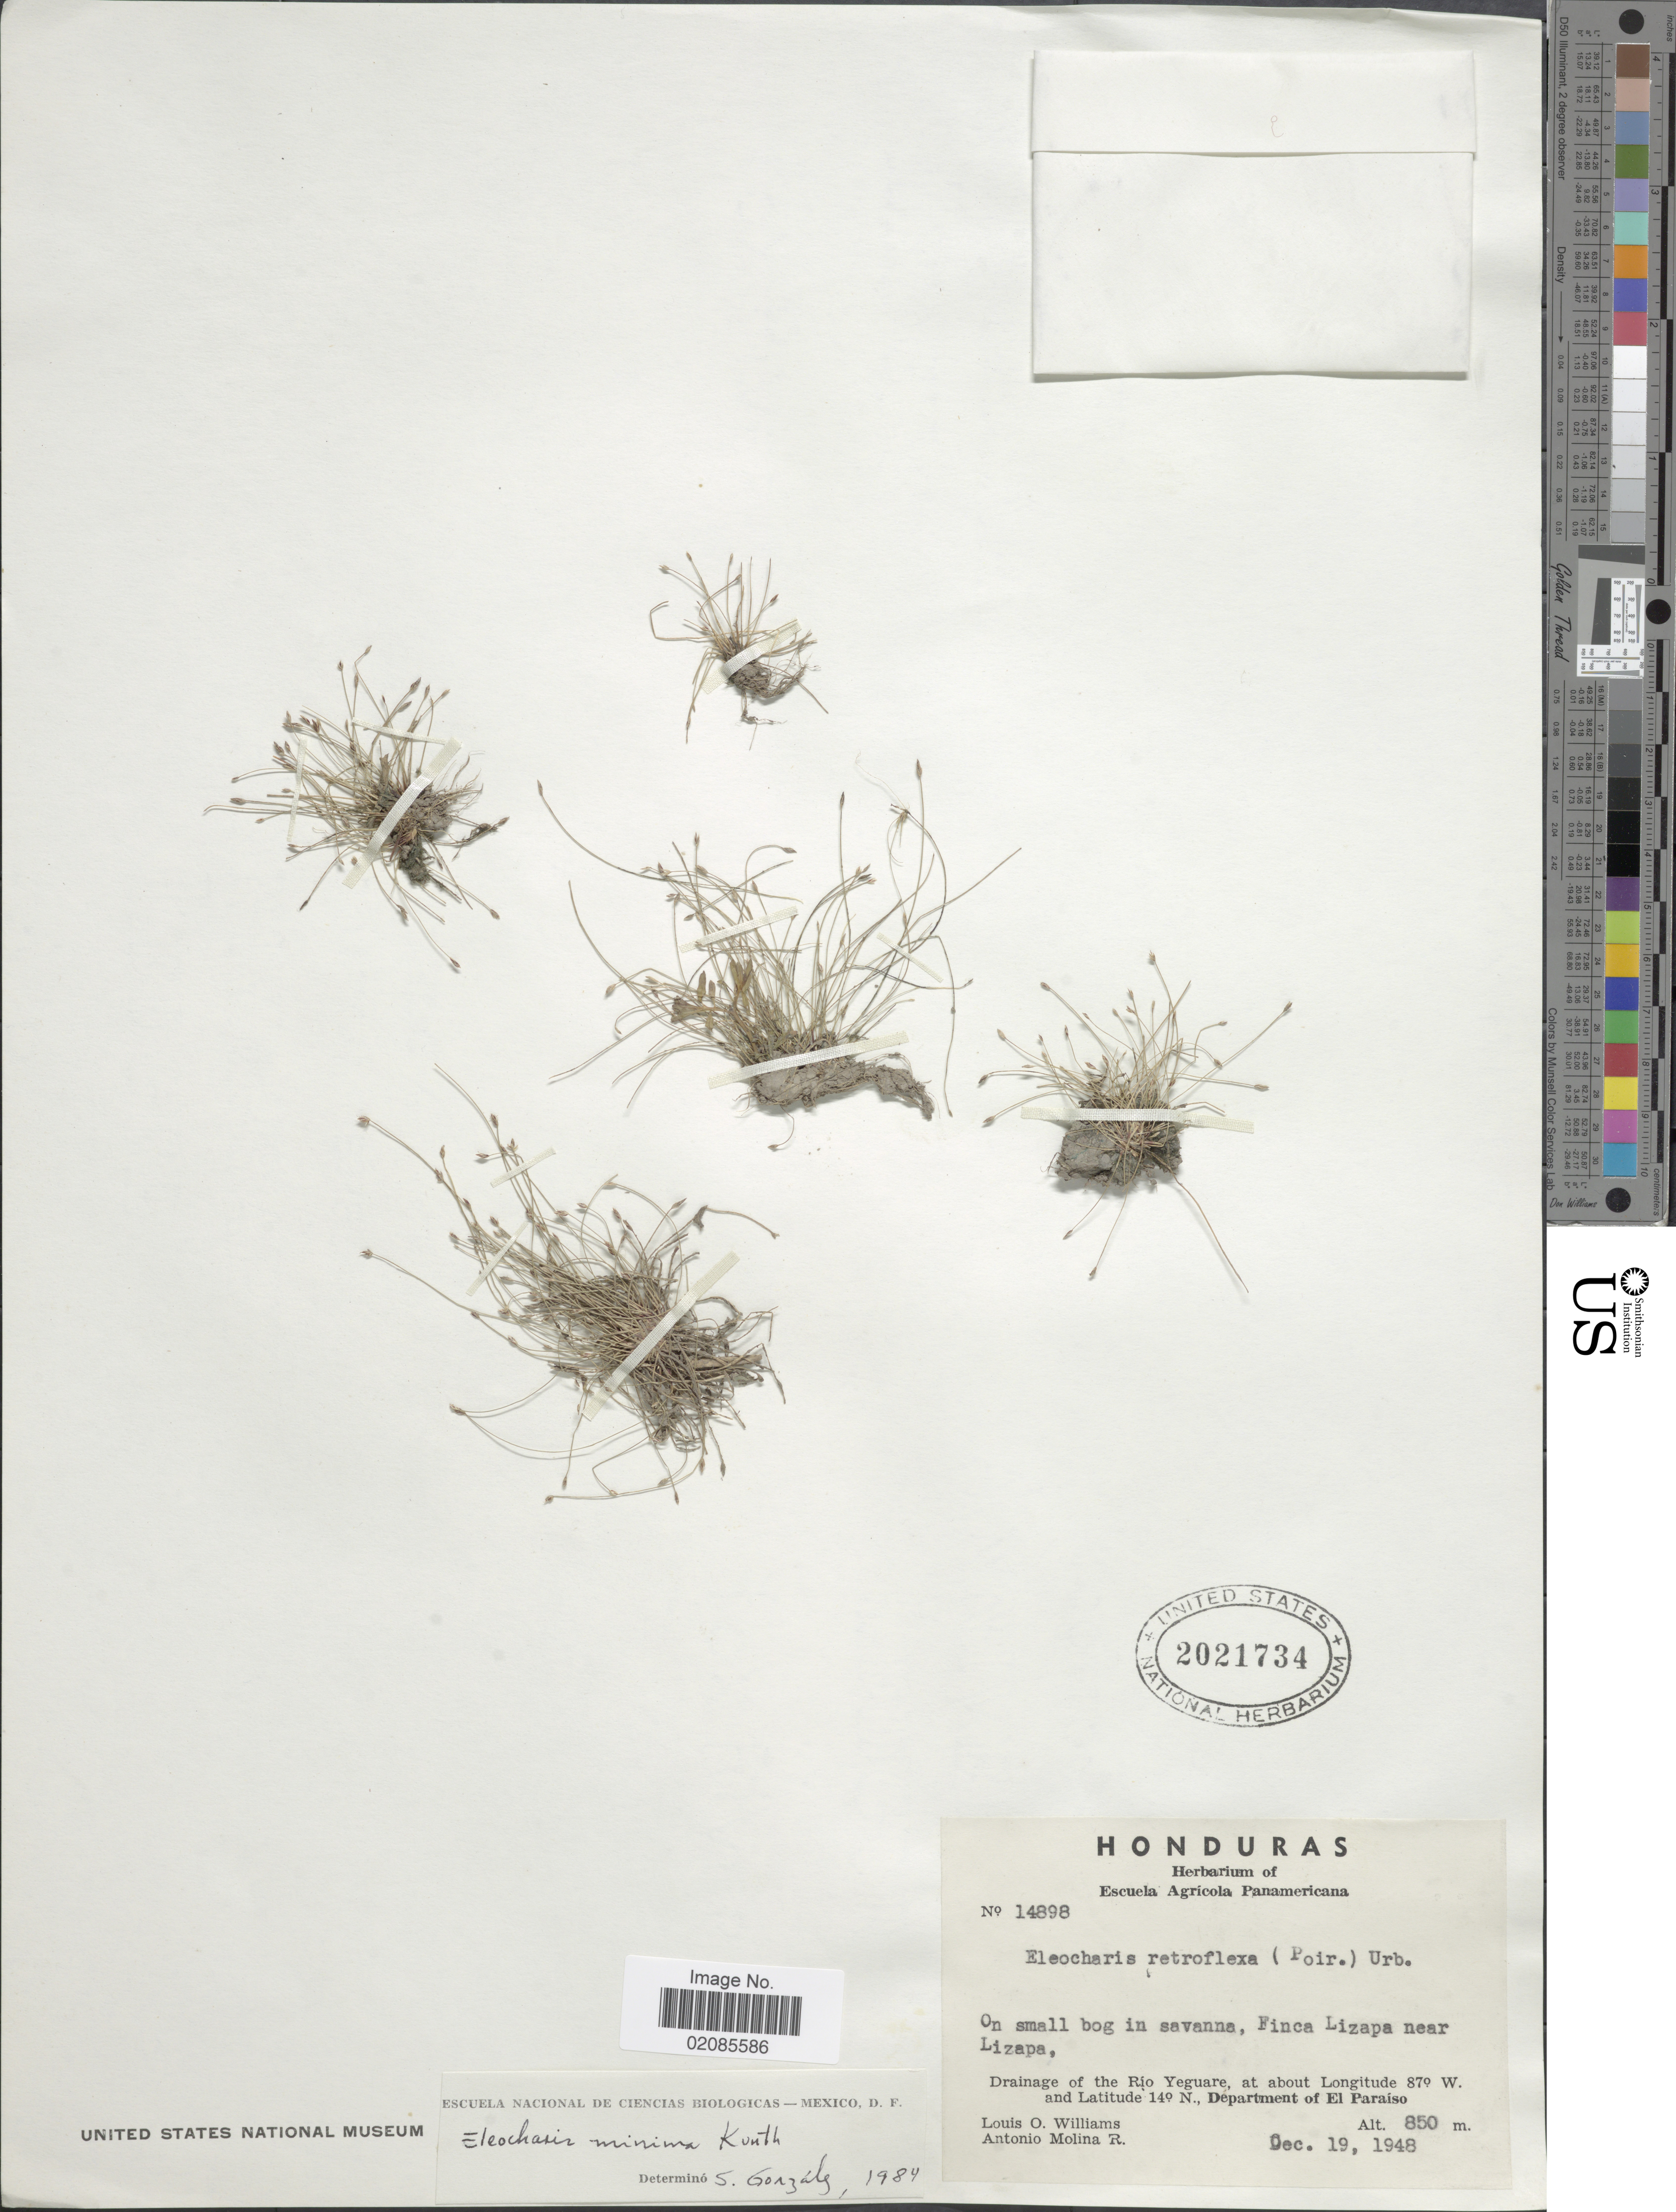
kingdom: Plantae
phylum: Tracheophyta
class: Liliopsida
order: Poales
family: Cyperaceae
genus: Eleocharis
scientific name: Eleocharis minima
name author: Kunth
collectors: L. O. Williams & A. Molina R.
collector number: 14898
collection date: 1948-12-19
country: Honduras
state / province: El Paraíso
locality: On small bog in savanna, Finca Lizapa near Lizapa, drainage of the Rio Yeguare.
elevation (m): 850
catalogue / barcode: US 2021734